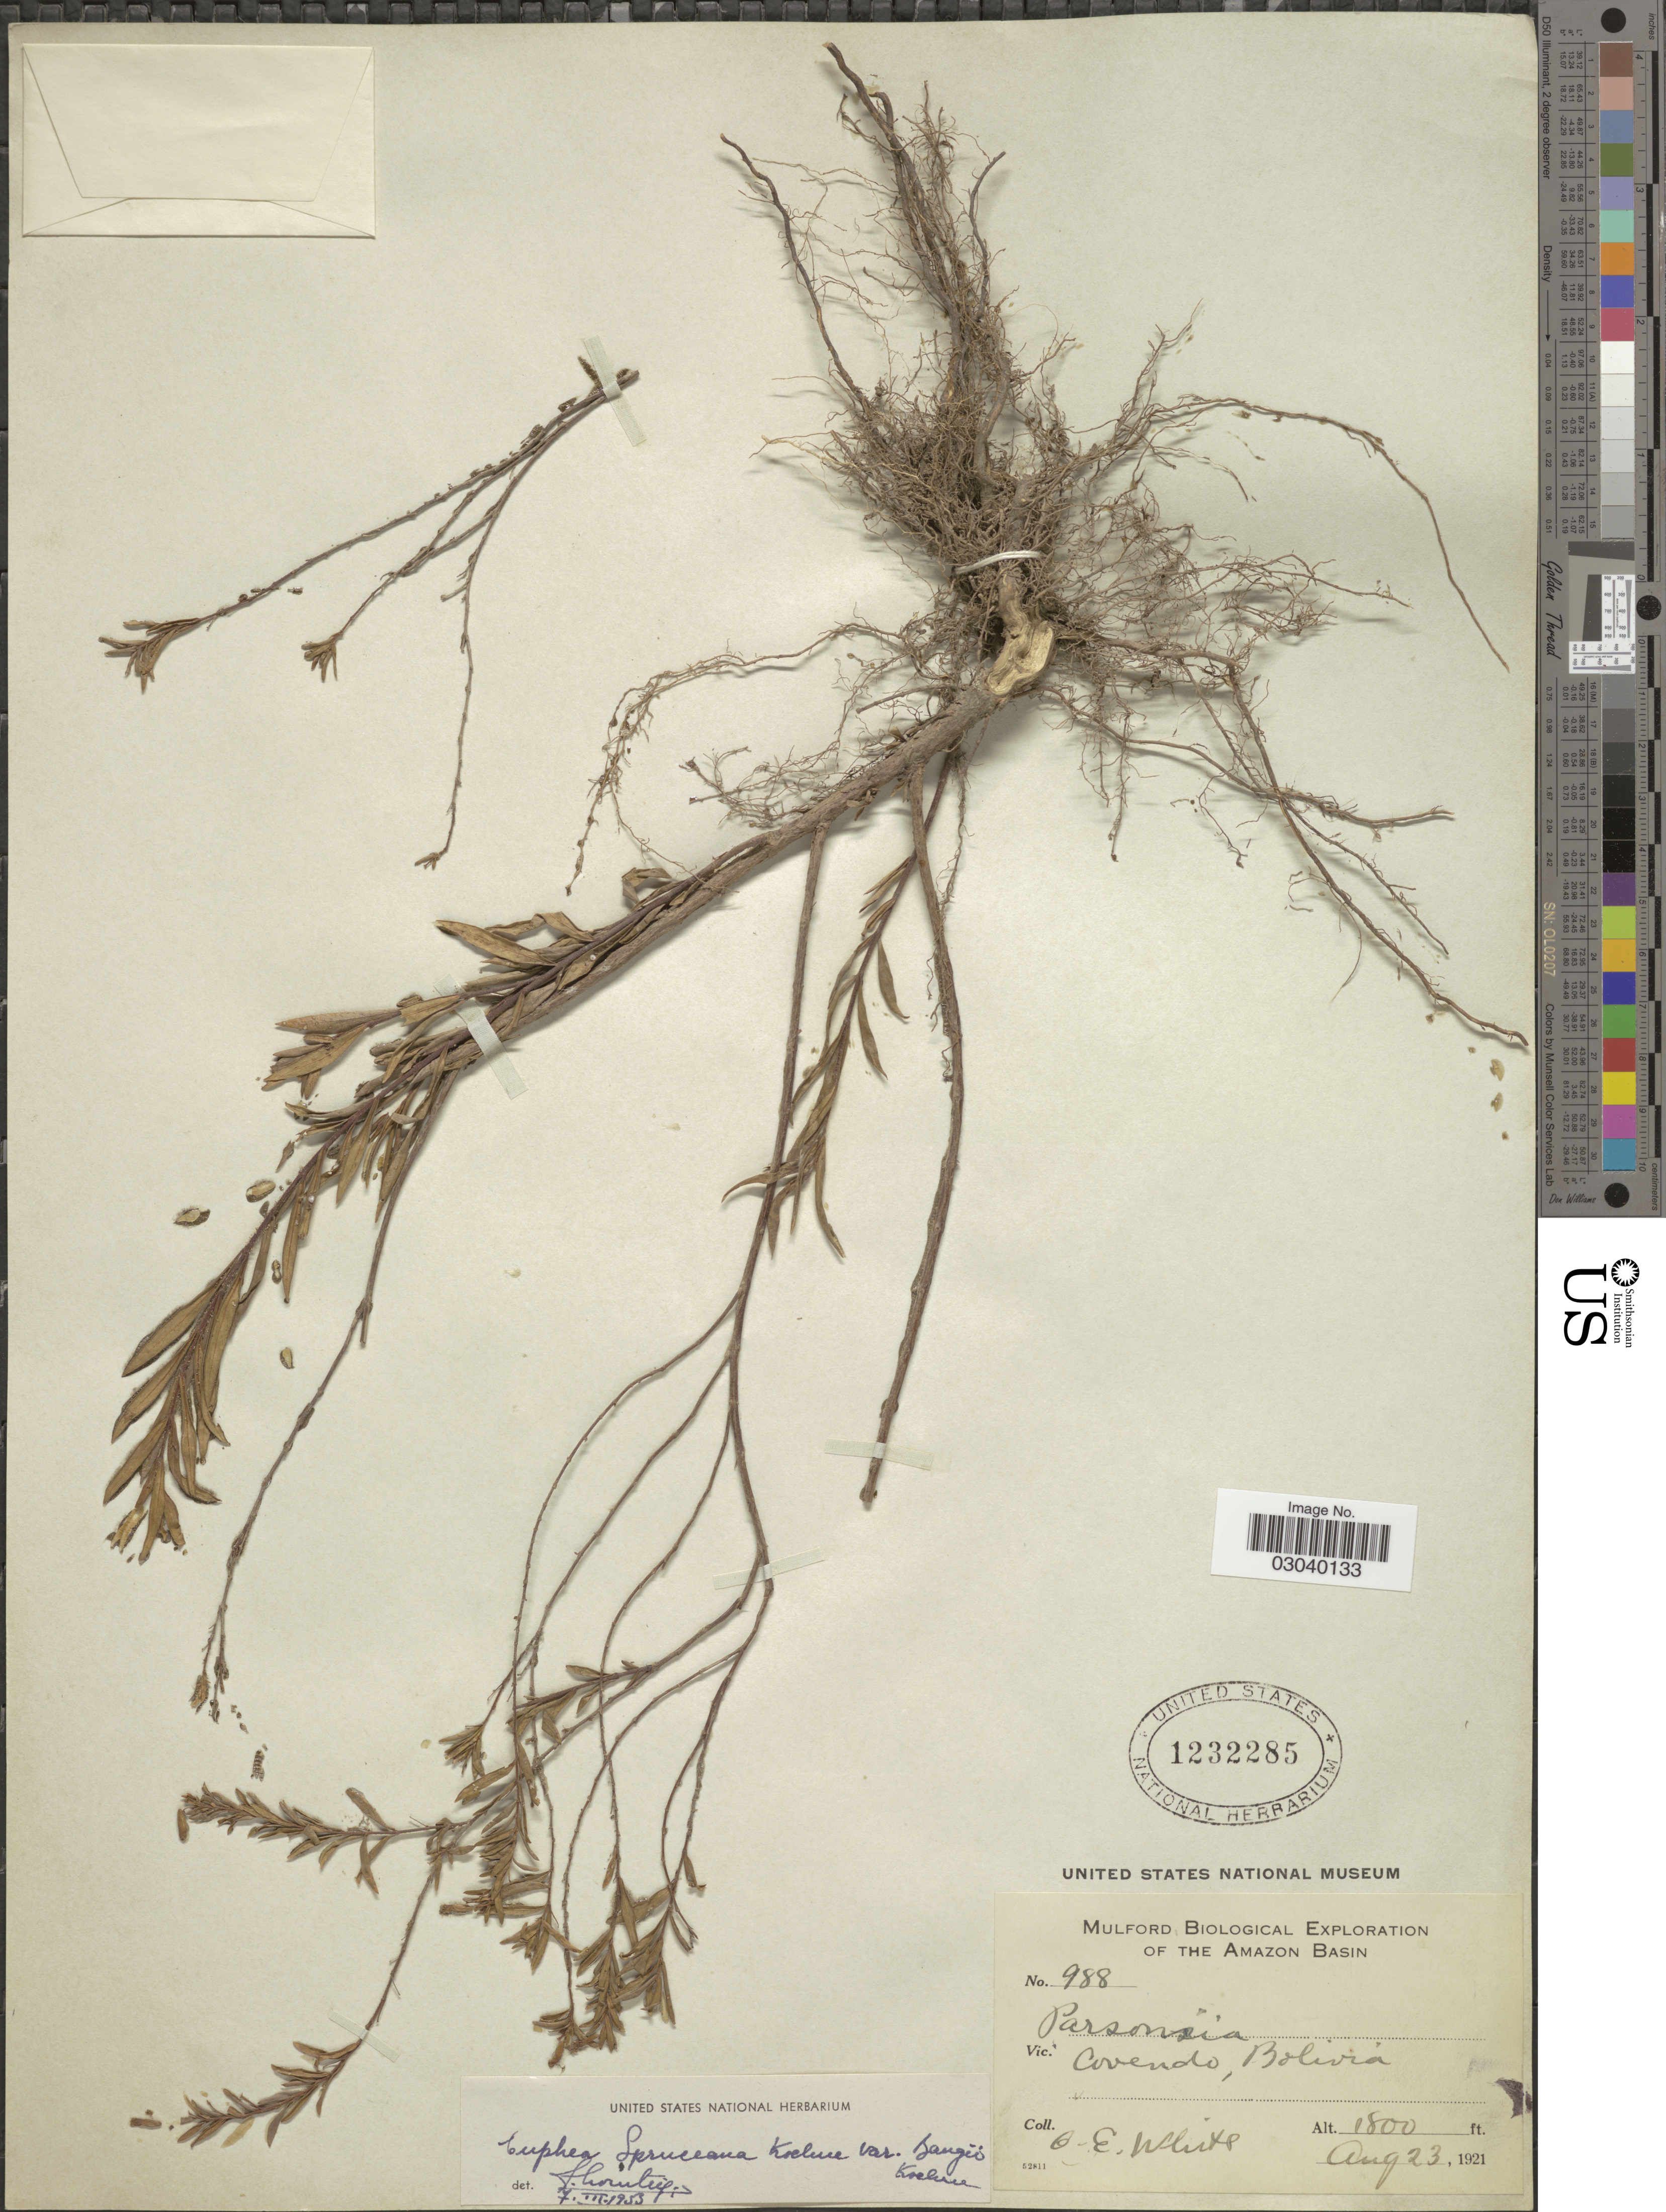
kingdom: Plantae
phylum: Tracheophyta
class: Magnoliopsida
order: Myrtales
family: Lythraceae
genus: Cuphea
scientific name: Cuphea spruceana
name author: Koehne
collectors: O. E. White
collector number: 988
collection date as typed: Aug. 23, 1921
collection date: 1921-08-23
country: Bolivia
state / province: La Paz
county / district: Sud Yungas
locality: Covendo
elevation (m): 549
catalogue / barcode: US 1232285